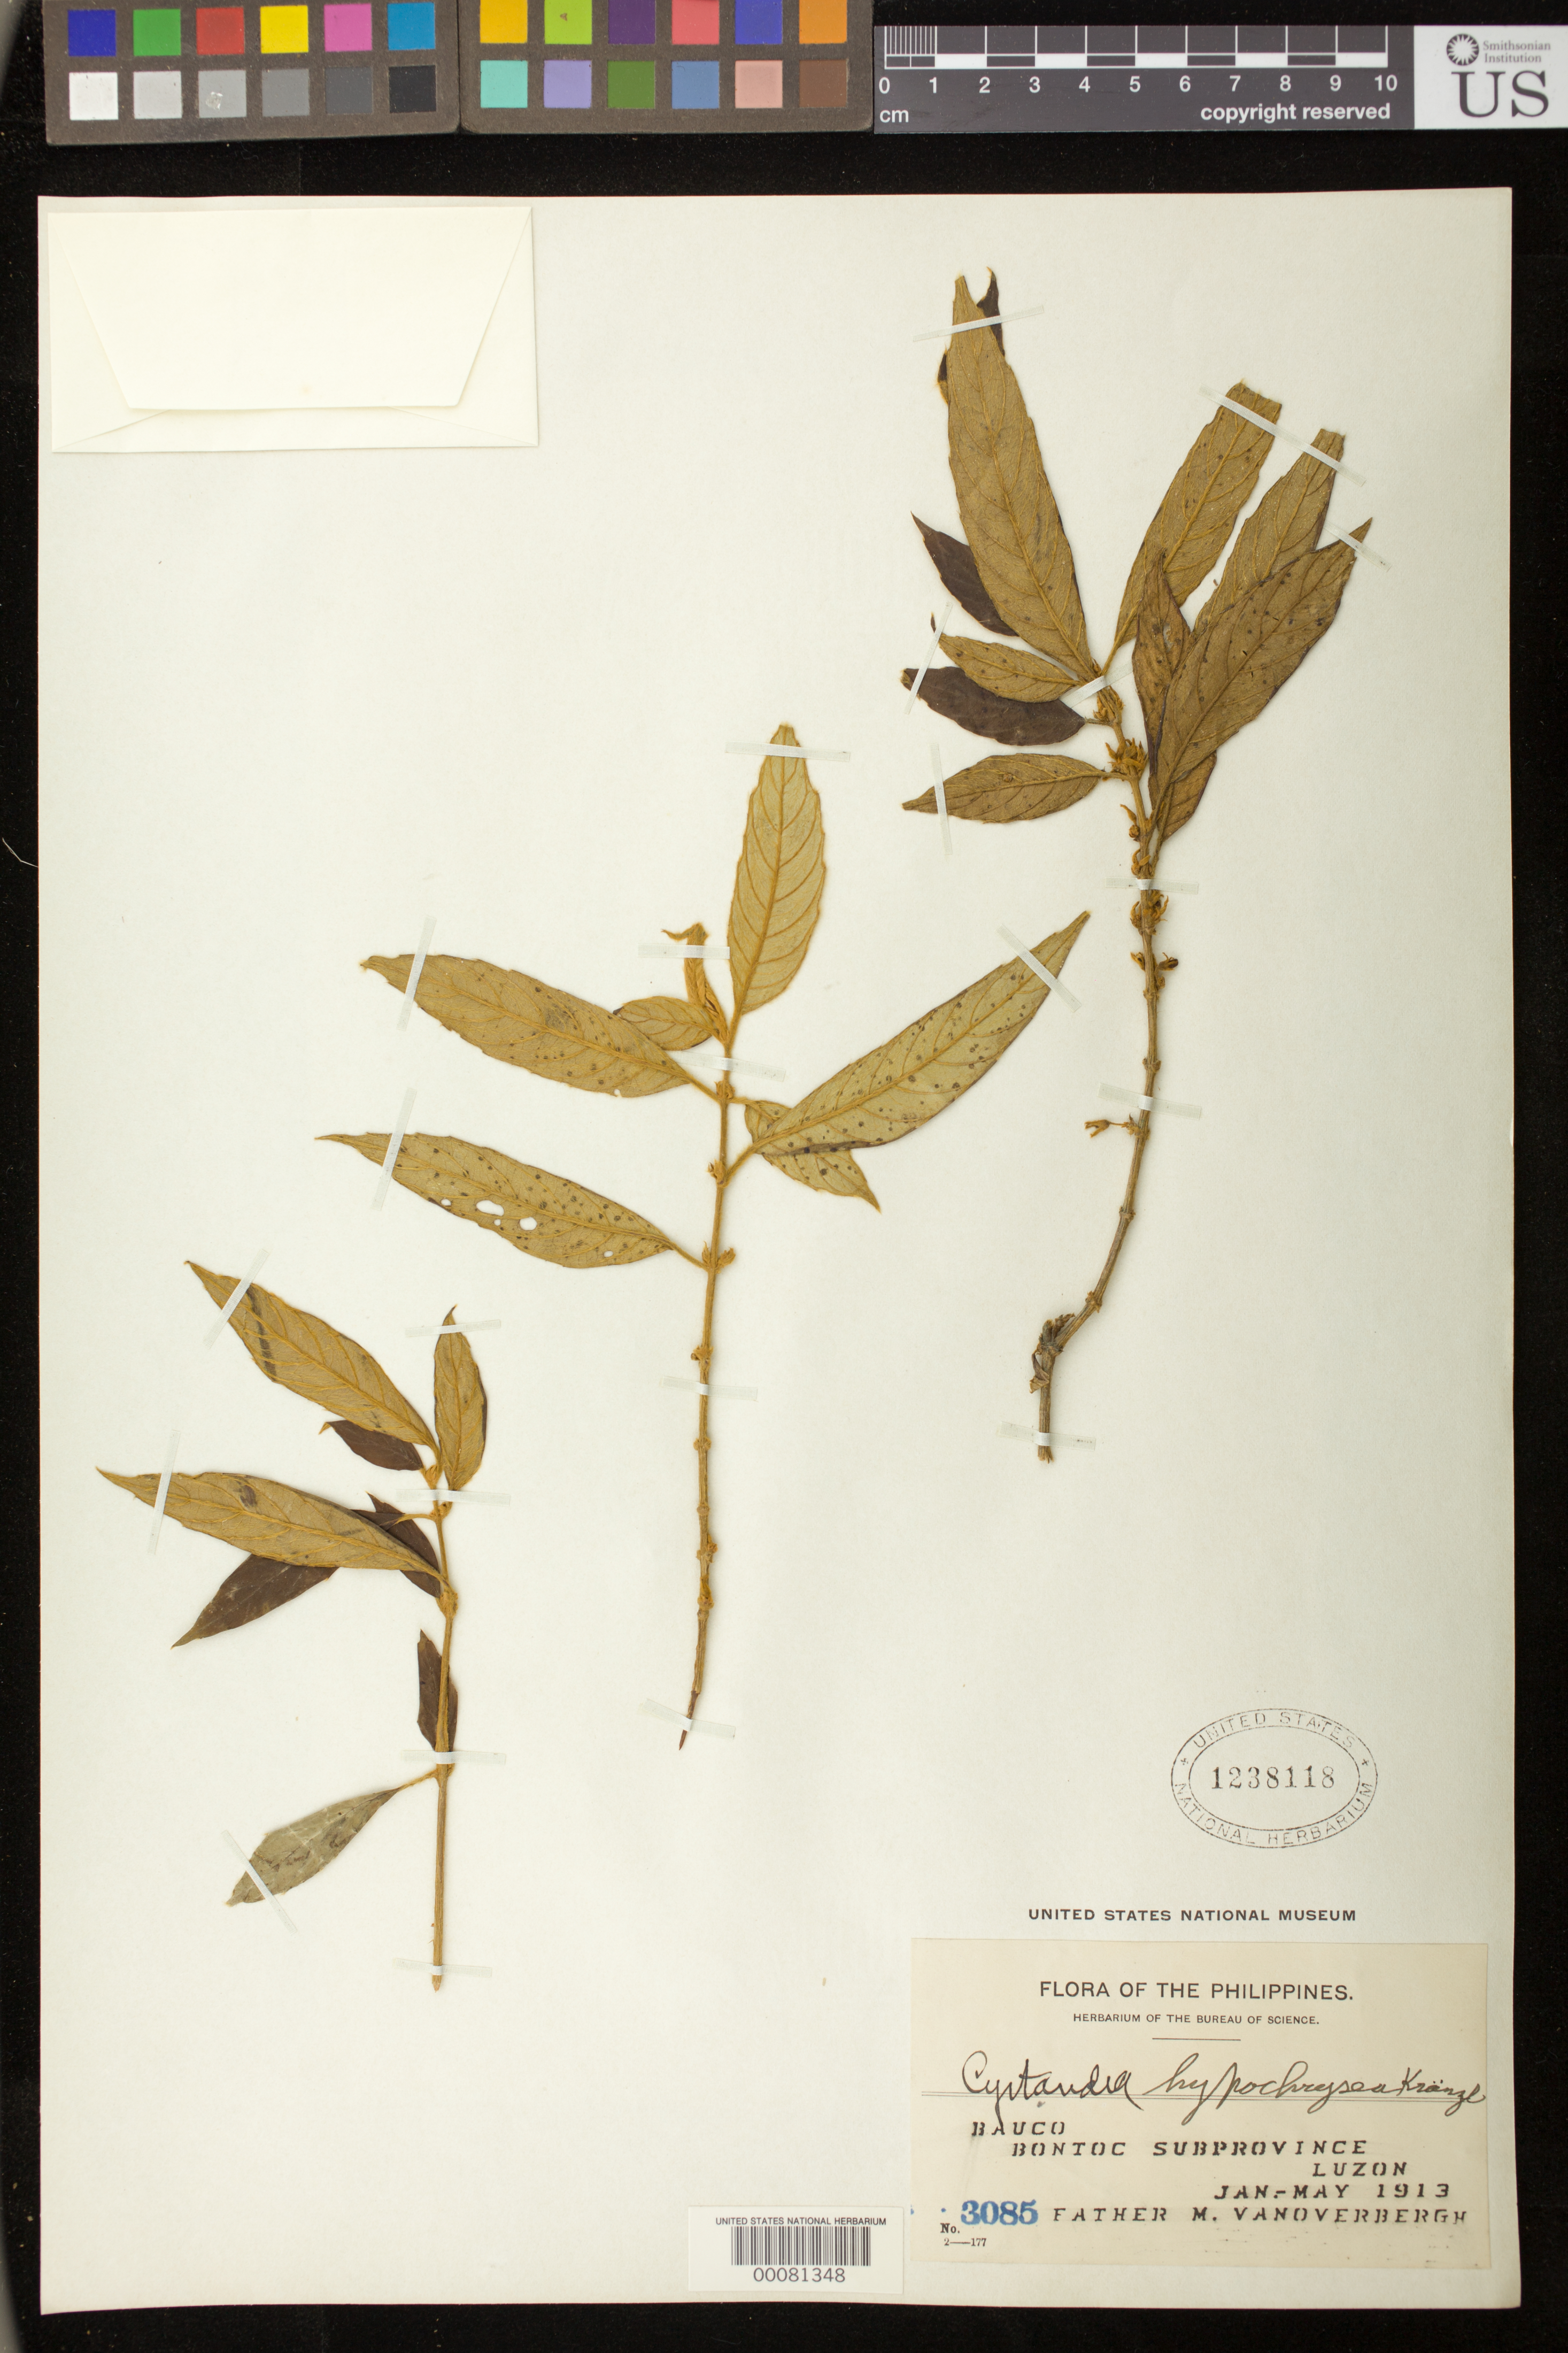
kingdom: Plantae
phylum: Tracheophyta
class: Magnoliopsida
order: Lamiales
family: Gesneriaceae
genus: Cyrtandra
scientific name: Cyrtandra hypochrysea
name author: Kraenzl.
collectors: M. Vanoverbergh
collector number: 3085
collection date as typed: Jan-May 1913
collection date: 1913-01/1913-05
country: Philippines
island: Luzon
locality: Bauco, bontoc subprovince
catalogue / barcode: US 1238118